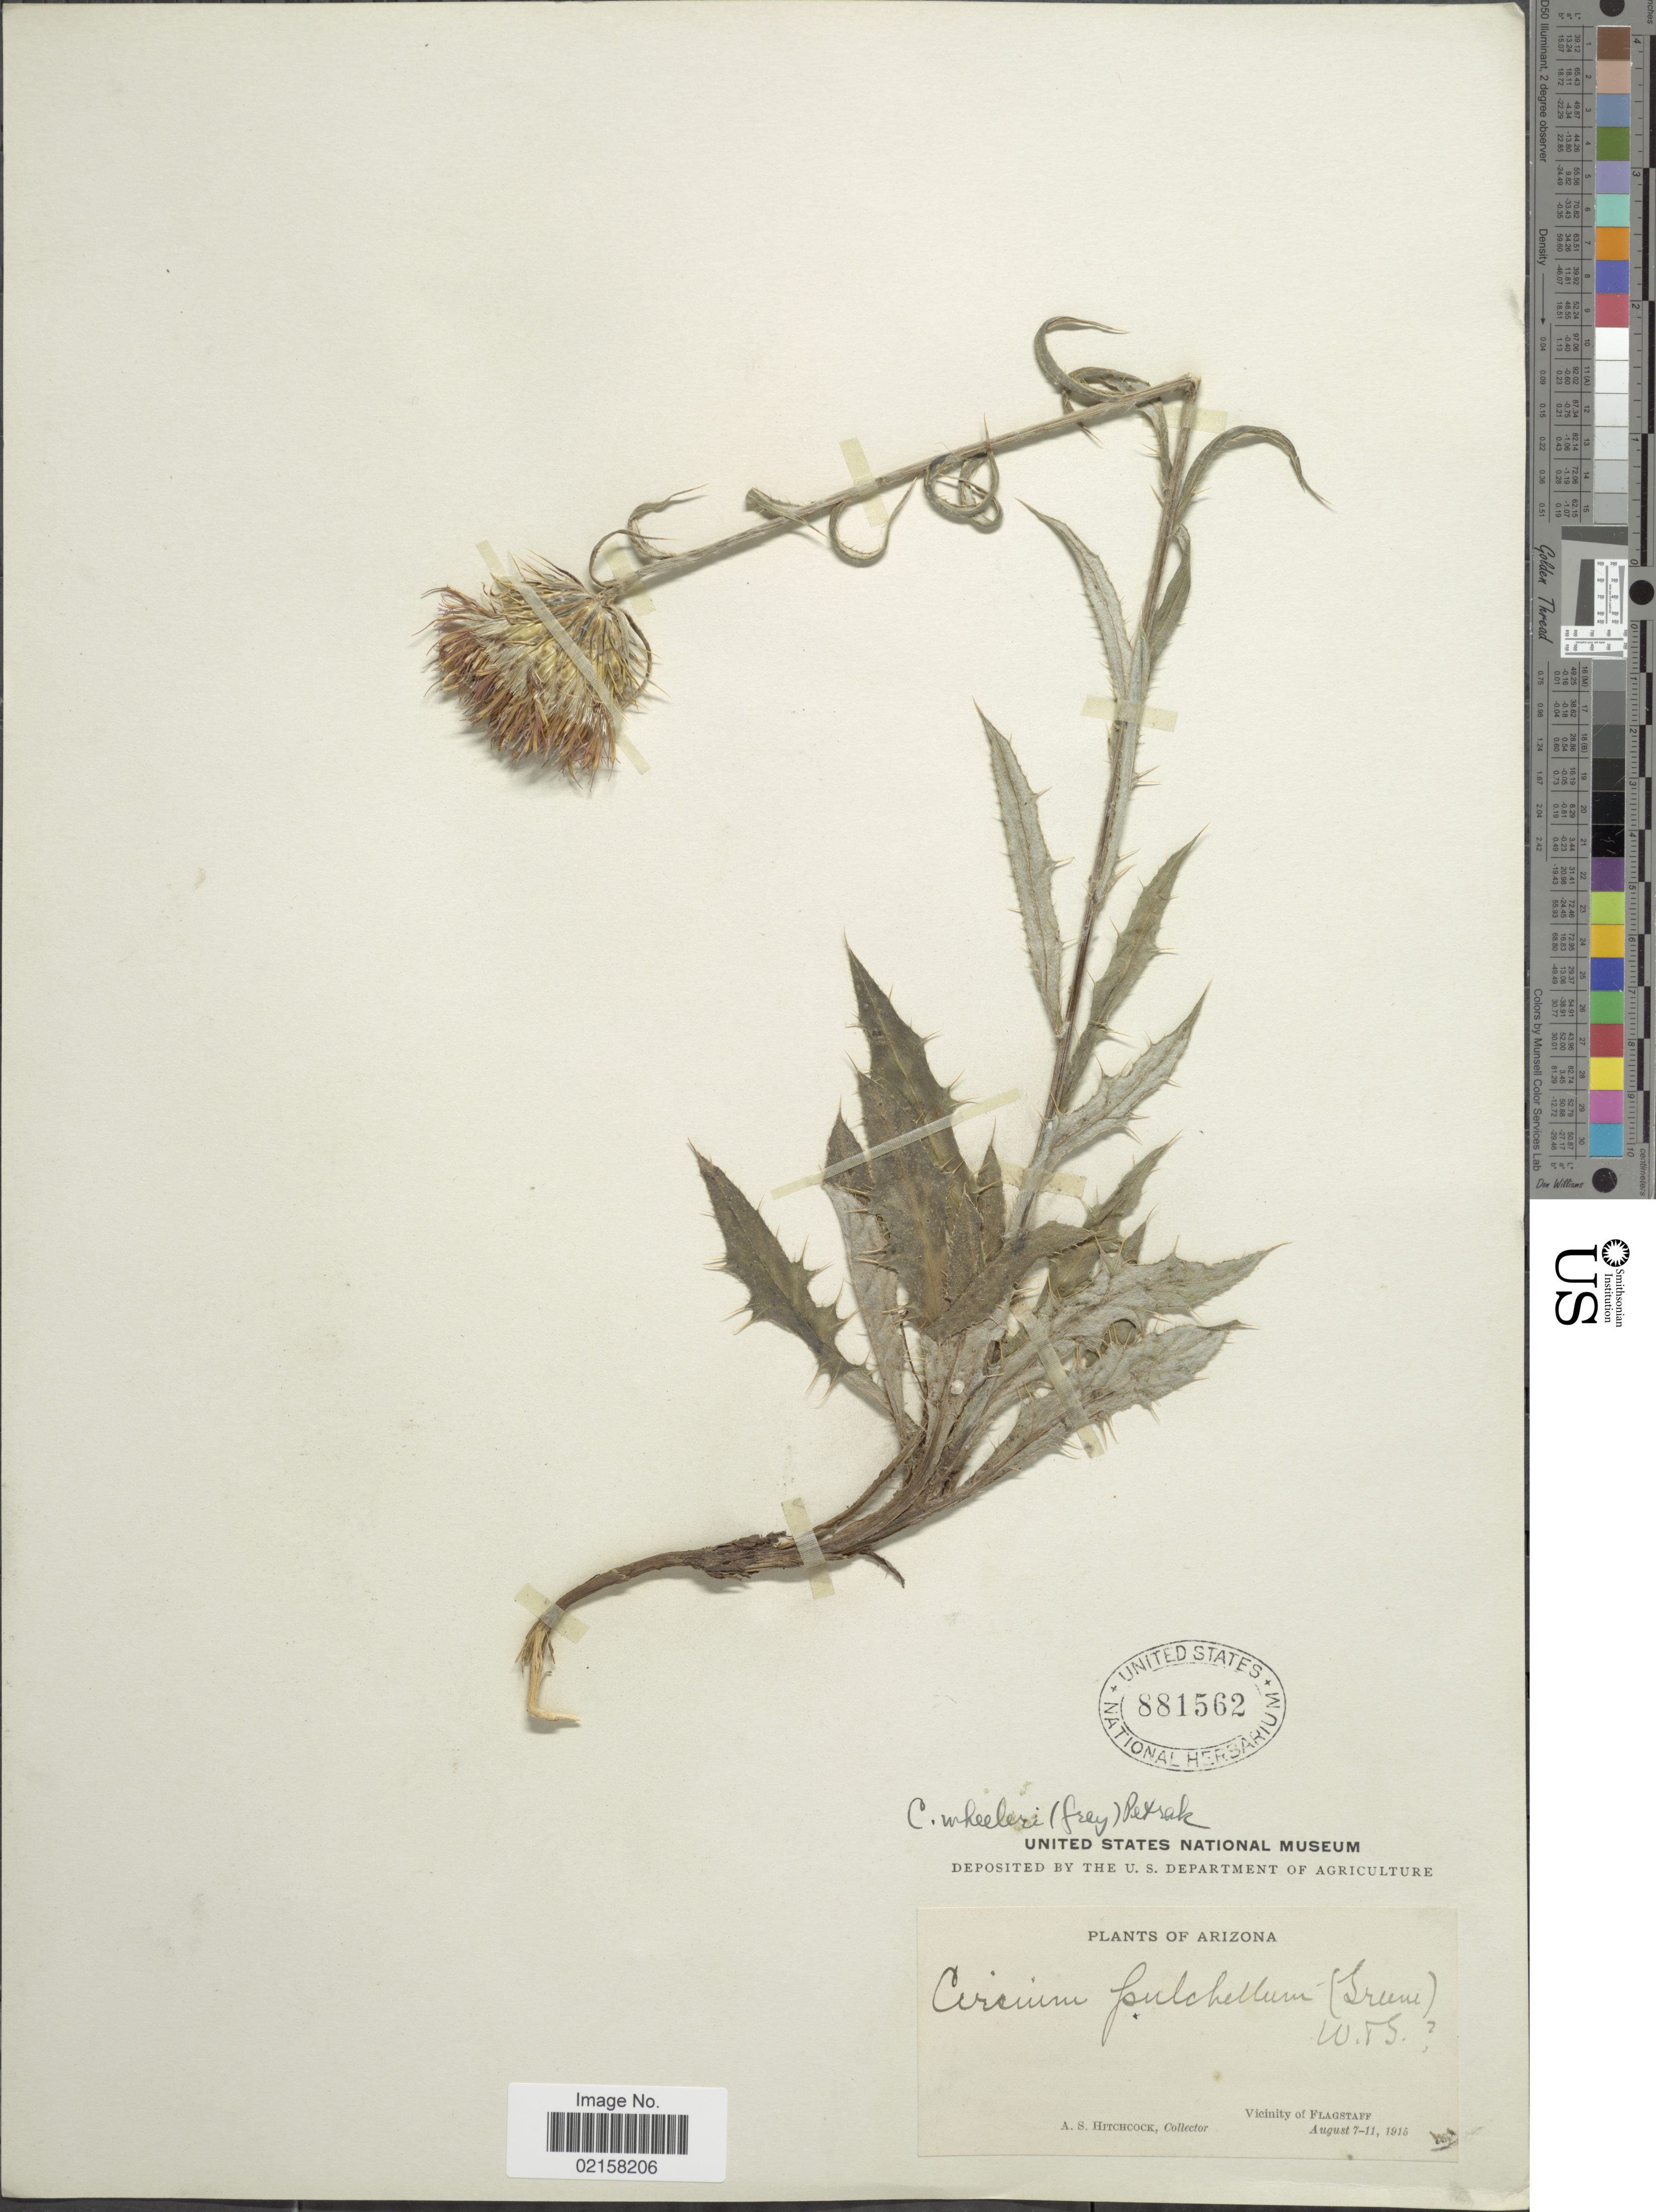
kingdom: Plantae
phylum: Tracheophyta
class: Magnoliopsida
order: Asterales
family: Asteraceae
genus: Cirsium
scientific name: Cirsium wheeleri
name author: (A. Gray) Petr.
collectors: A. S. Hitchcock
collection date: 1915-08-07/1915-08-11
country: United States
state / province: Arizona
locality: Vicinity of Flagstaff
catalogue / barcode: US 881562